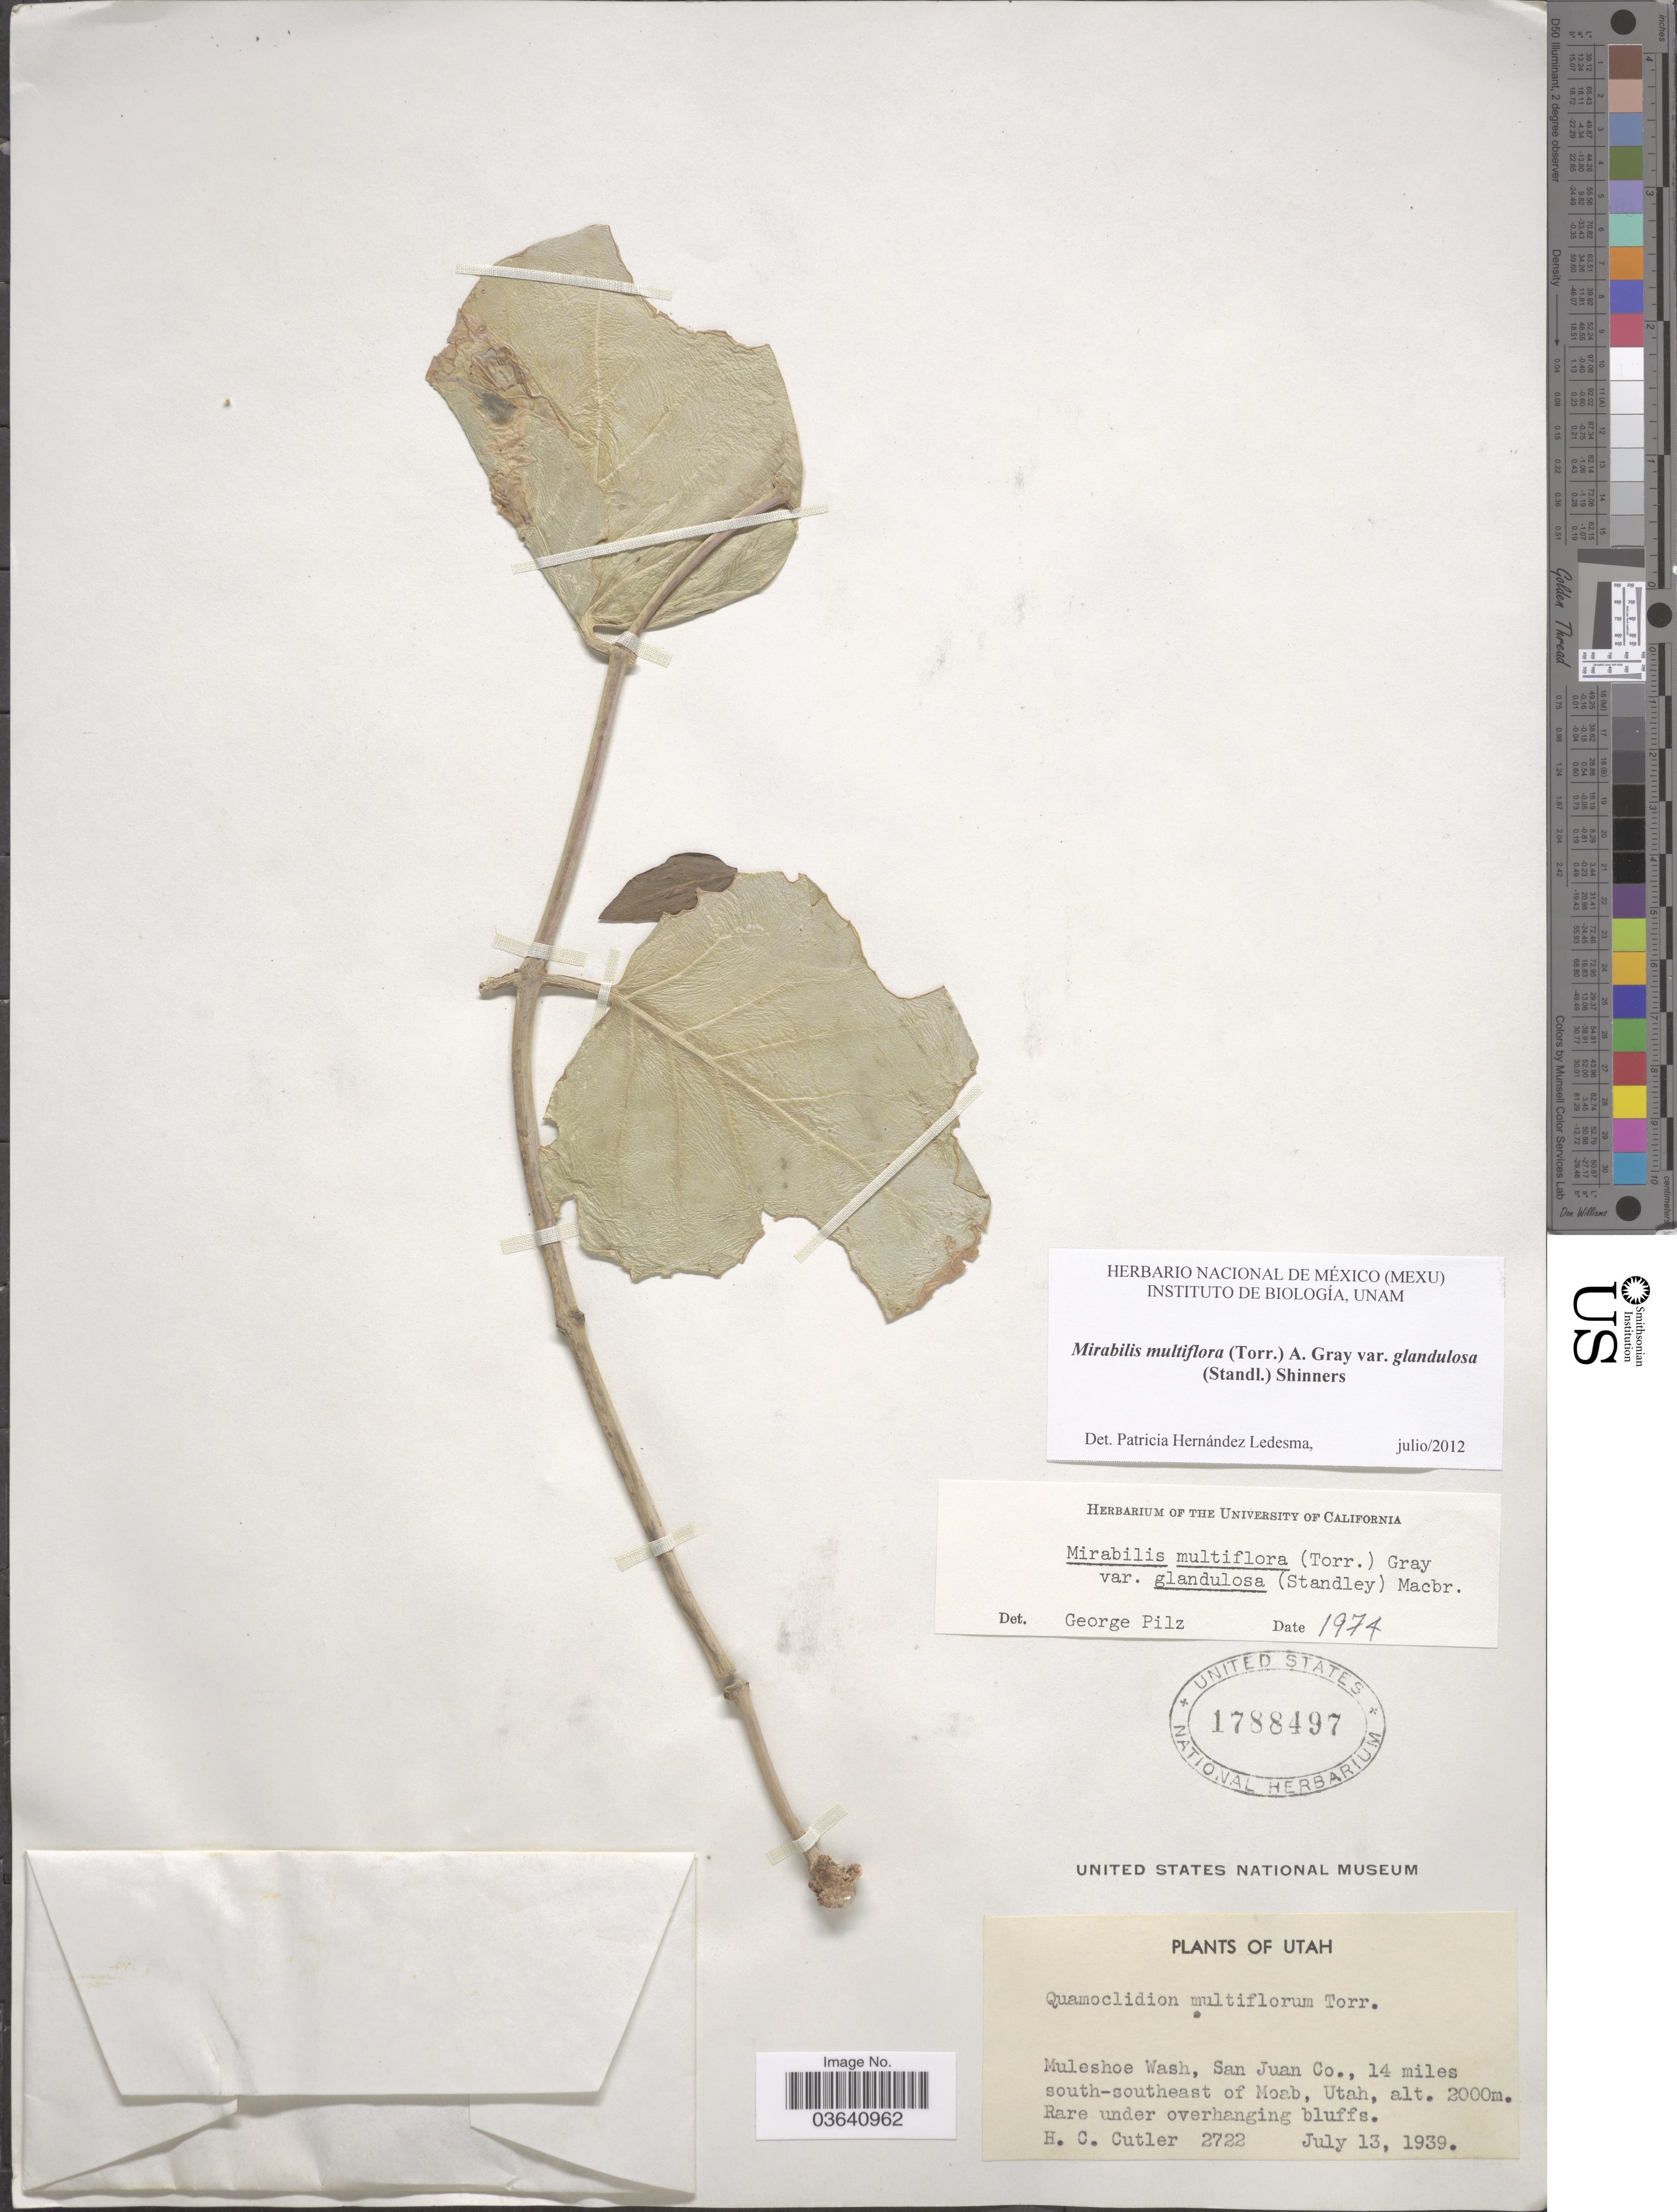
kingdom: Plantae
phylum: Tracheophyta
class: Magnoliopsida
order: Caryophyllales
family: Nyctaginaceae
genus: Mirabilis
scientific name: Mirabilis multiflora var. glandulosa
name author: (Standl.) J.F. Macbr.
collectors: H. C. Cutler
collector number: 2722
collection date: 1939-07-13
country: United States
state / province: Utah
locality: Muleshoe Wash, San Juan Co., 14 miles south-southeast of Moab.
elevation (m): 2000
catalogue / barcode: US 1788497